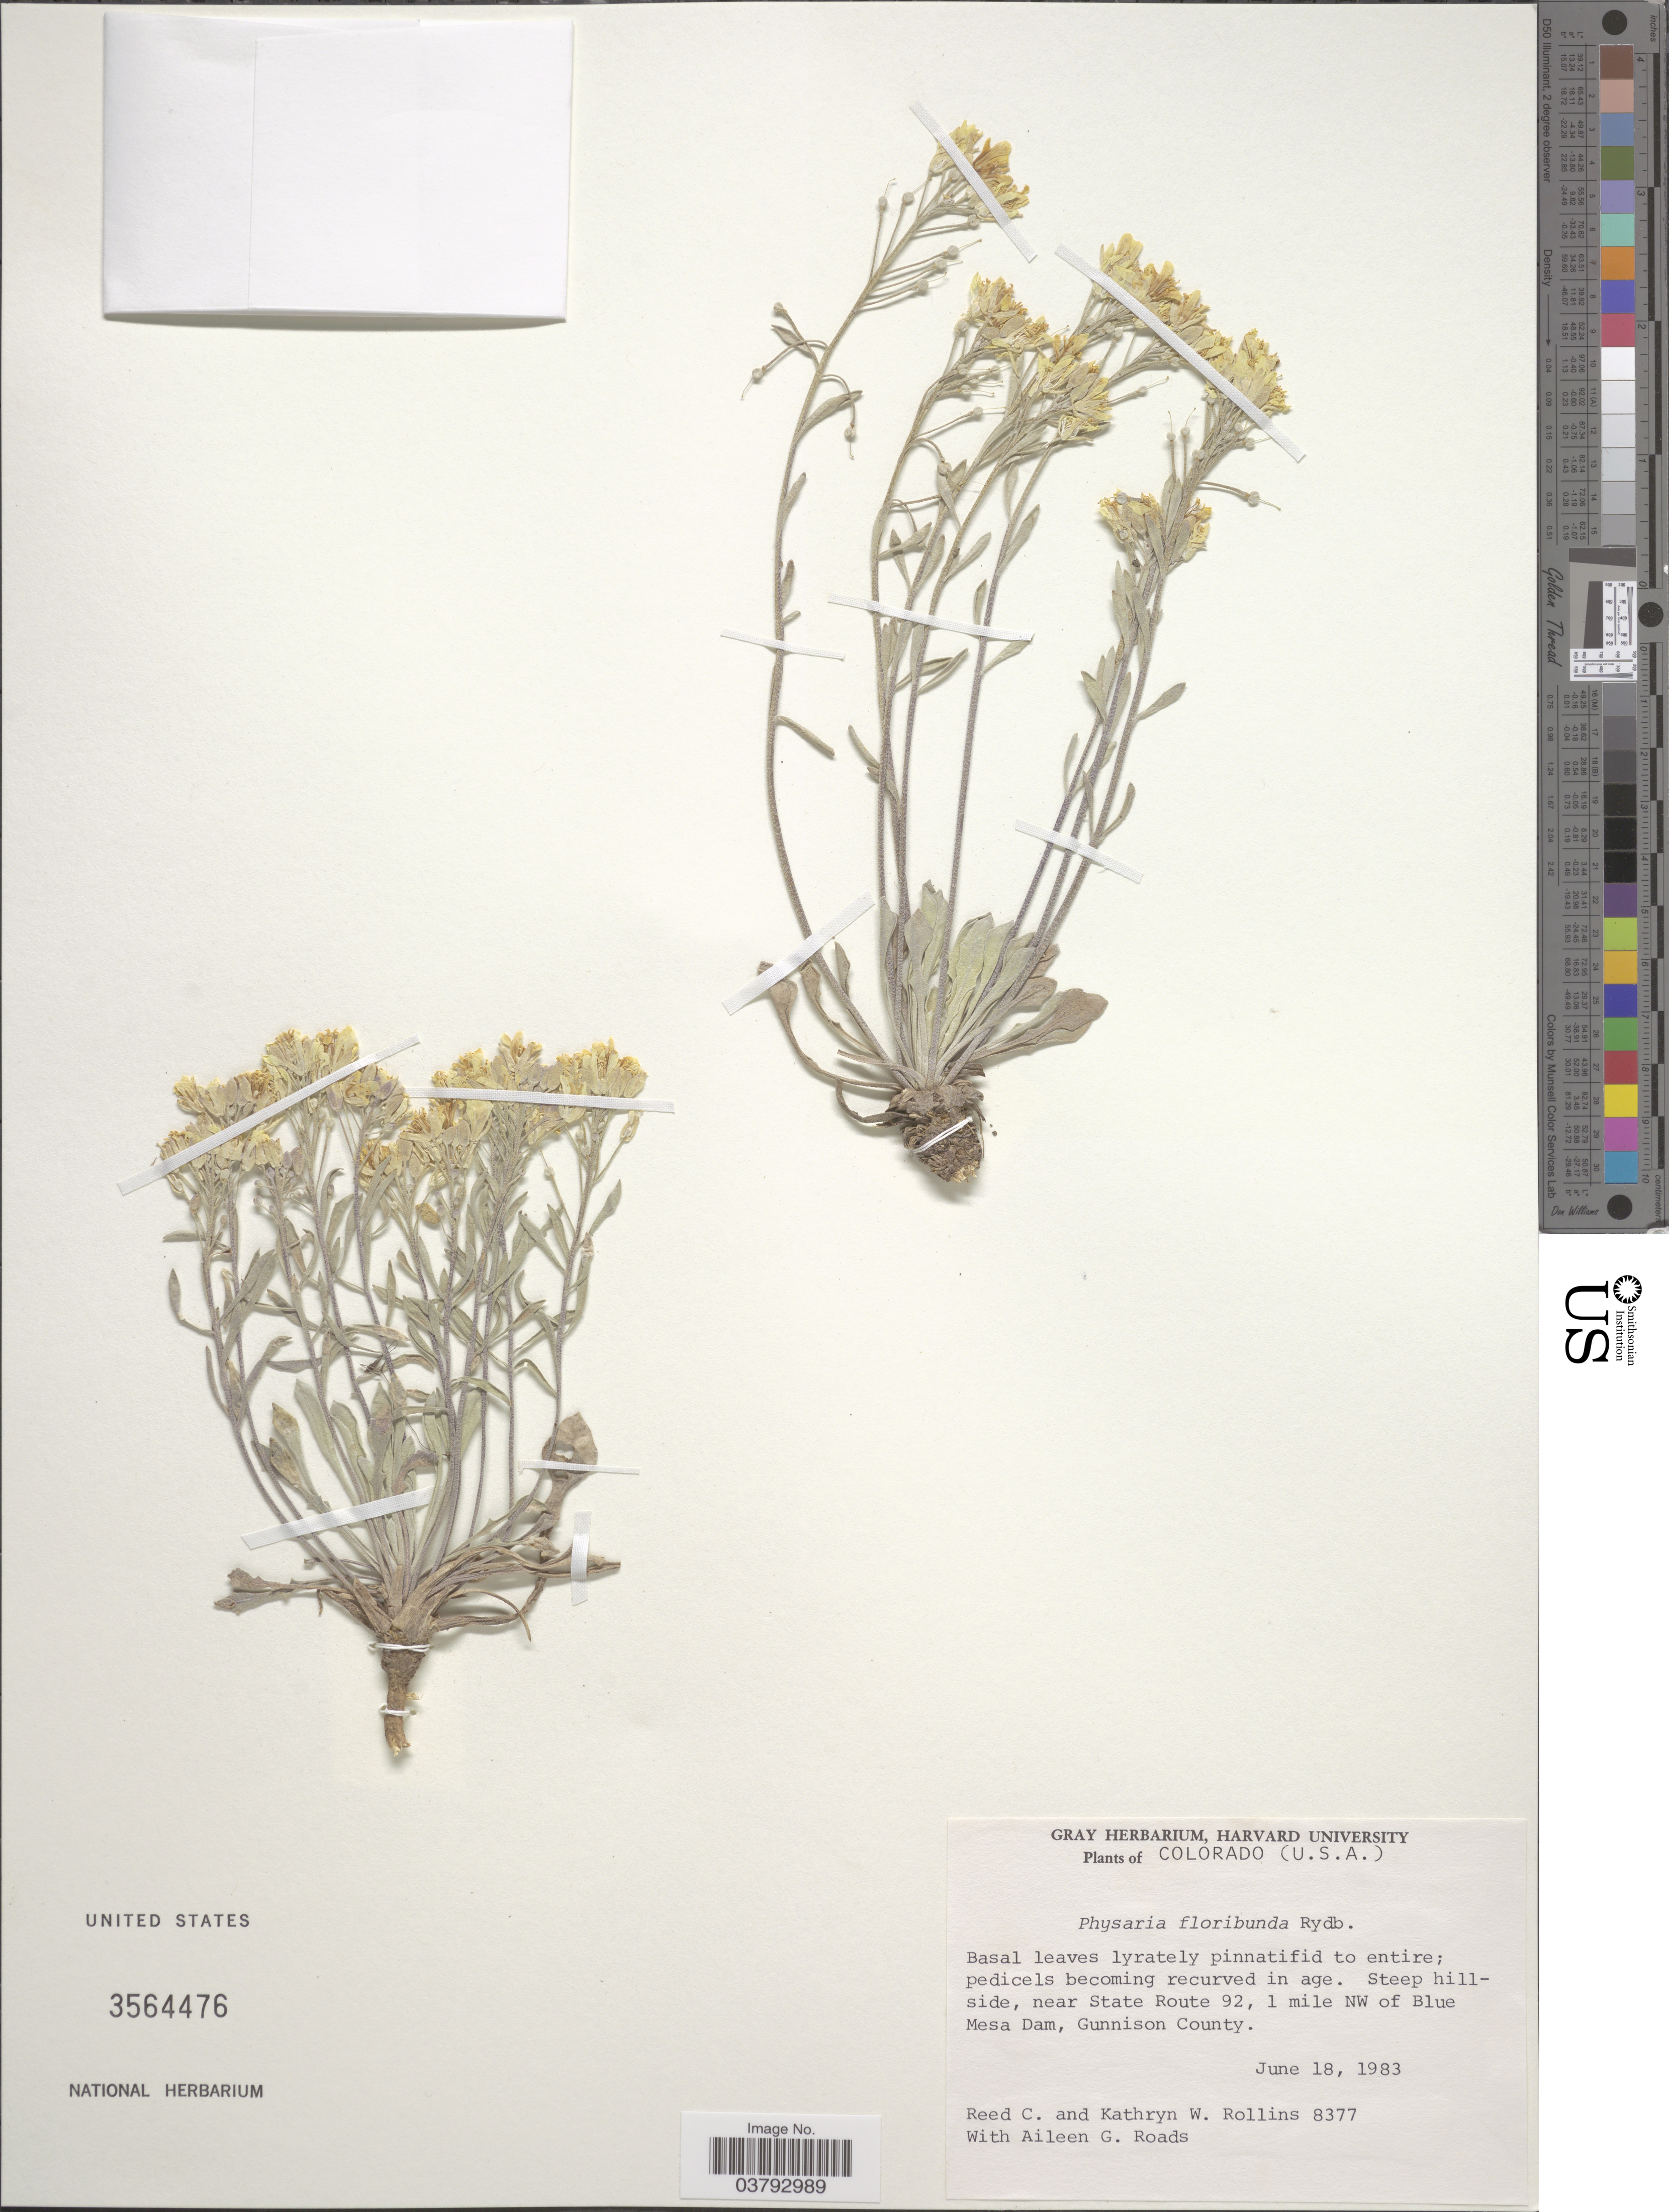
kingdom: Plantae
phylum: Tracheophyta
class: Magnoliopsida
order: Brassicales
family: Brassicaceae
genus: Physaria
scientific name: Physaria floribunda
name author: Rydb.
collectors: R. C. Rollins, K. W. Rollins & A. Roads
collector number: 8377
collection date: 1983-06-18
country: United States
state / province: Colorado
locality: Near State Route 92, 1 mile NW of Blue Mesa Dam, Gunnison County.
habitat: steep hillside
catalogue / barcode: US 3564476